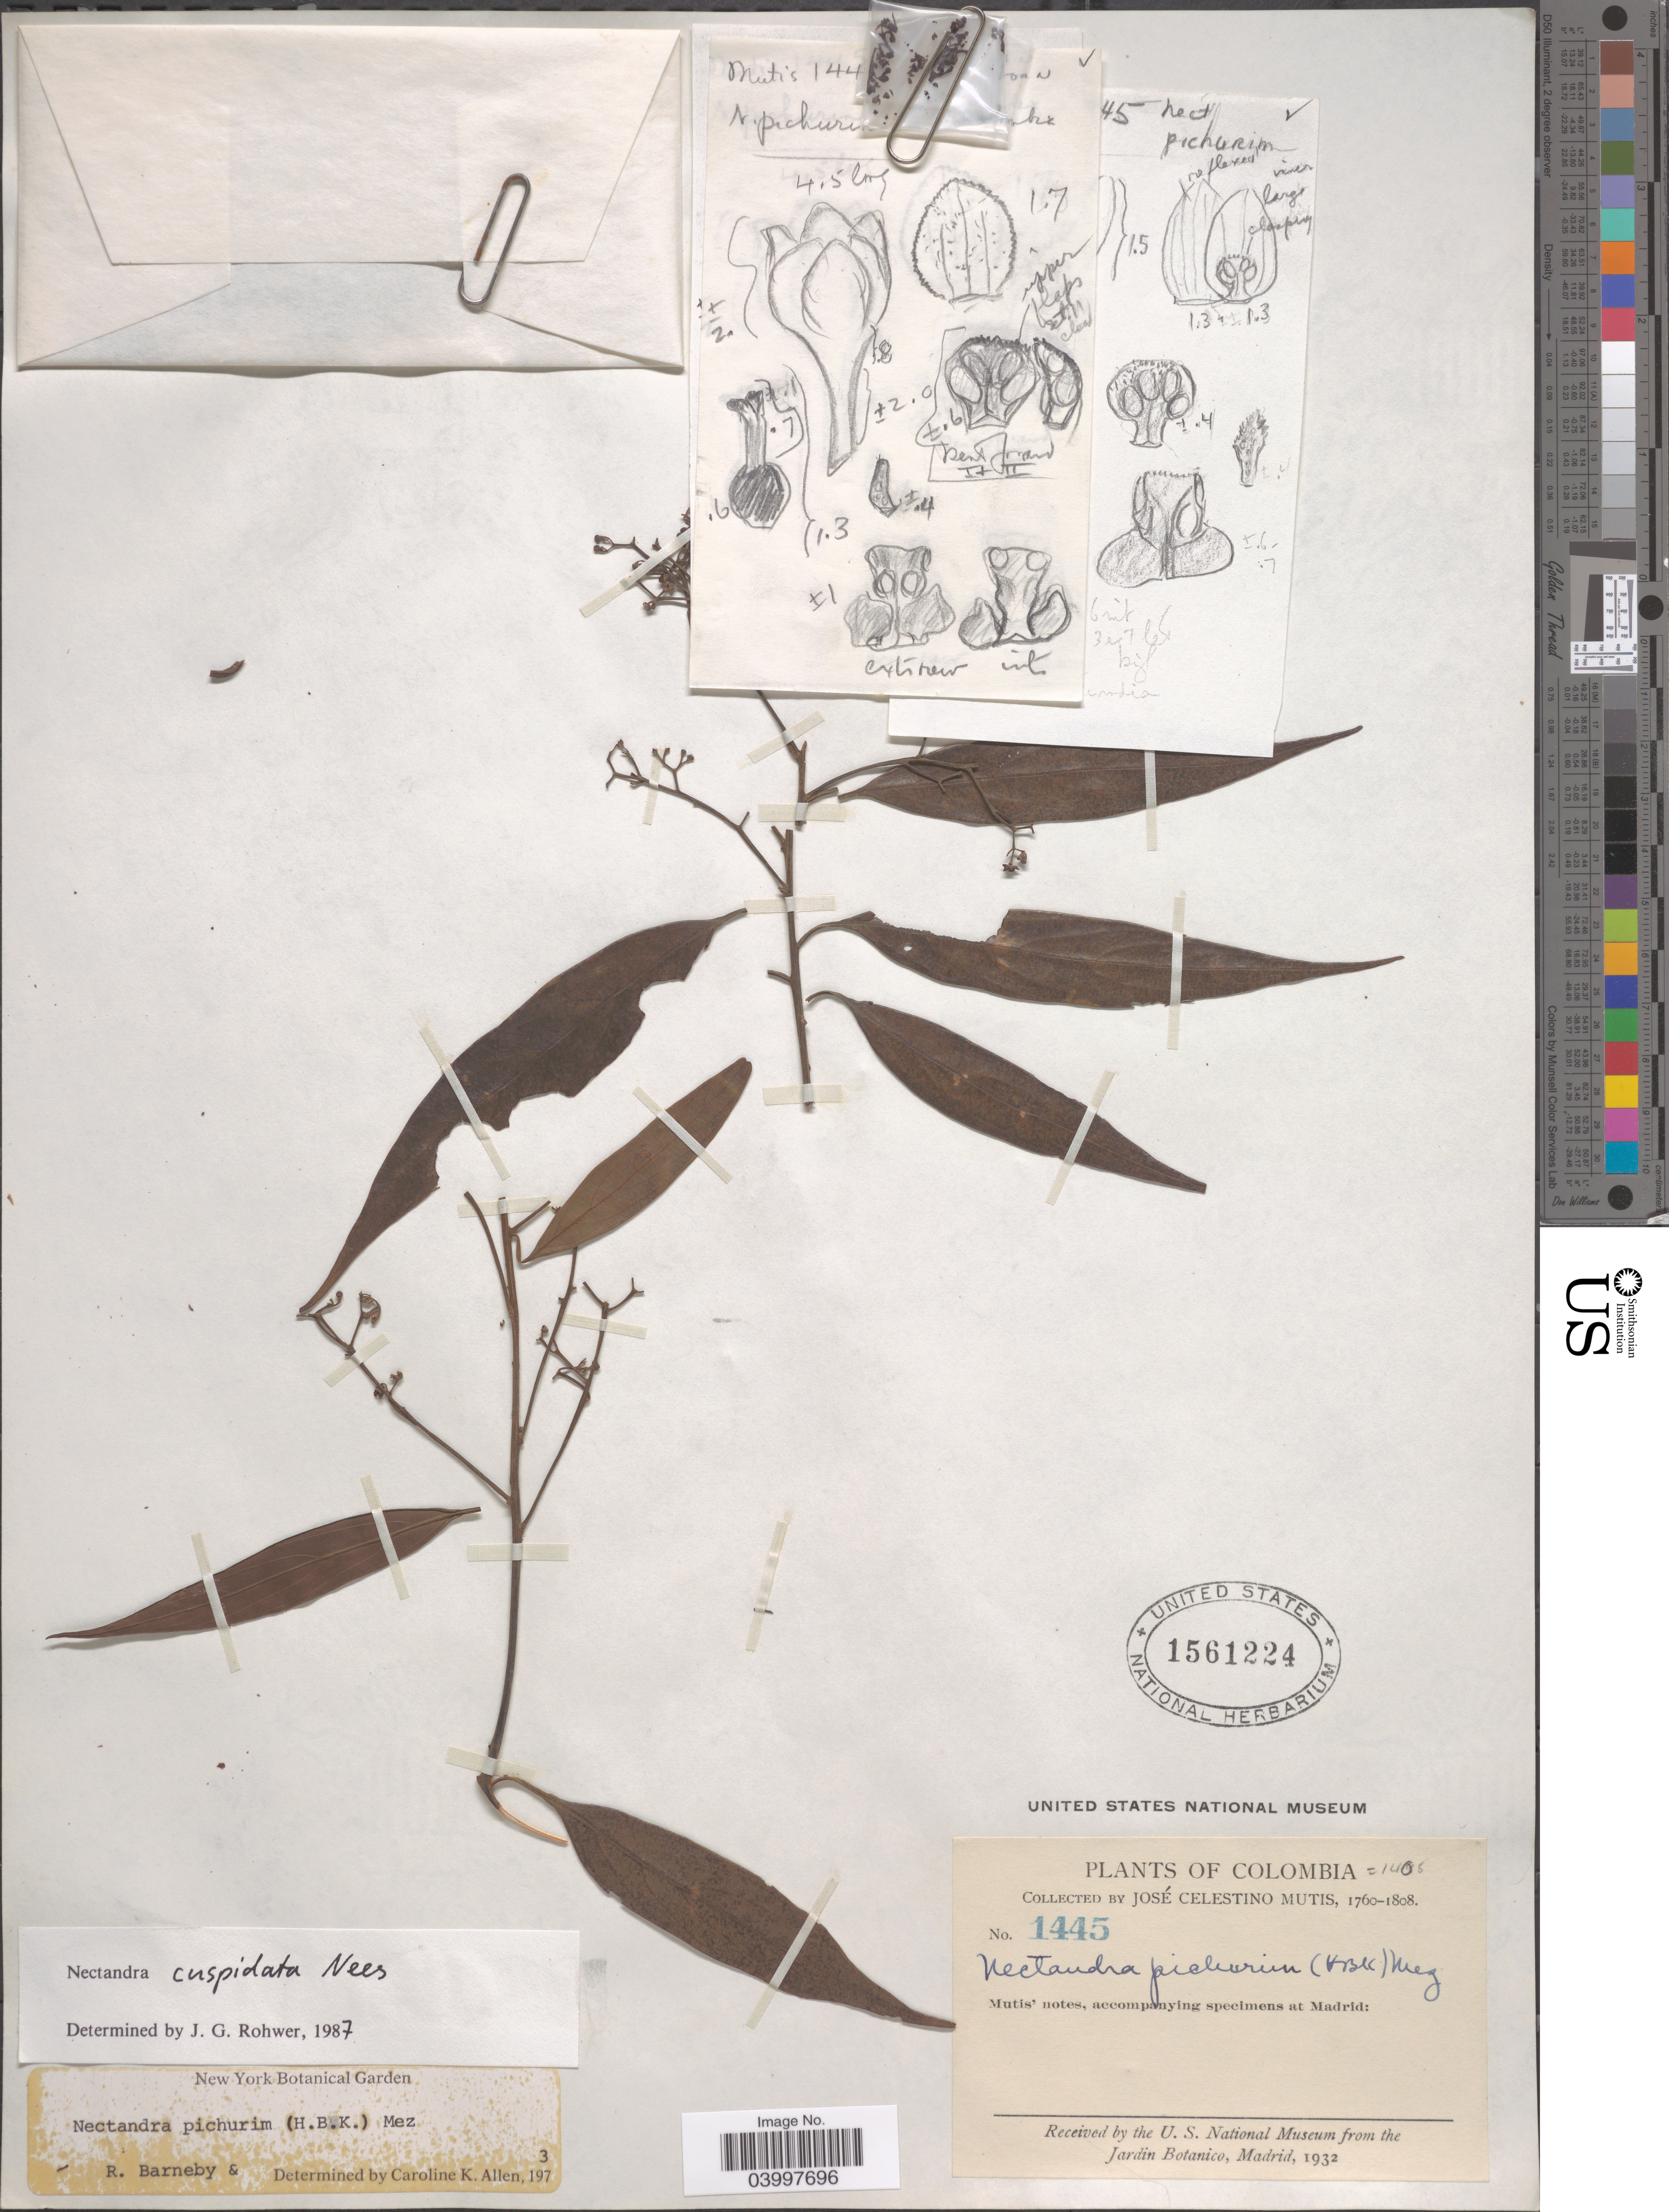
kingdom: Plantae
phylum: Tracheophyta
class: Magnoliopsida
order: Laurales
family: Lauraceae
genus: Nectandra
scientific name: Nectandra cuspidata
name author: Nees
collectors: J. C. B. Mutis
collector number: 1445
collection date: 1760/1808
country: Colombia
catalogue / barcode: US 1561224